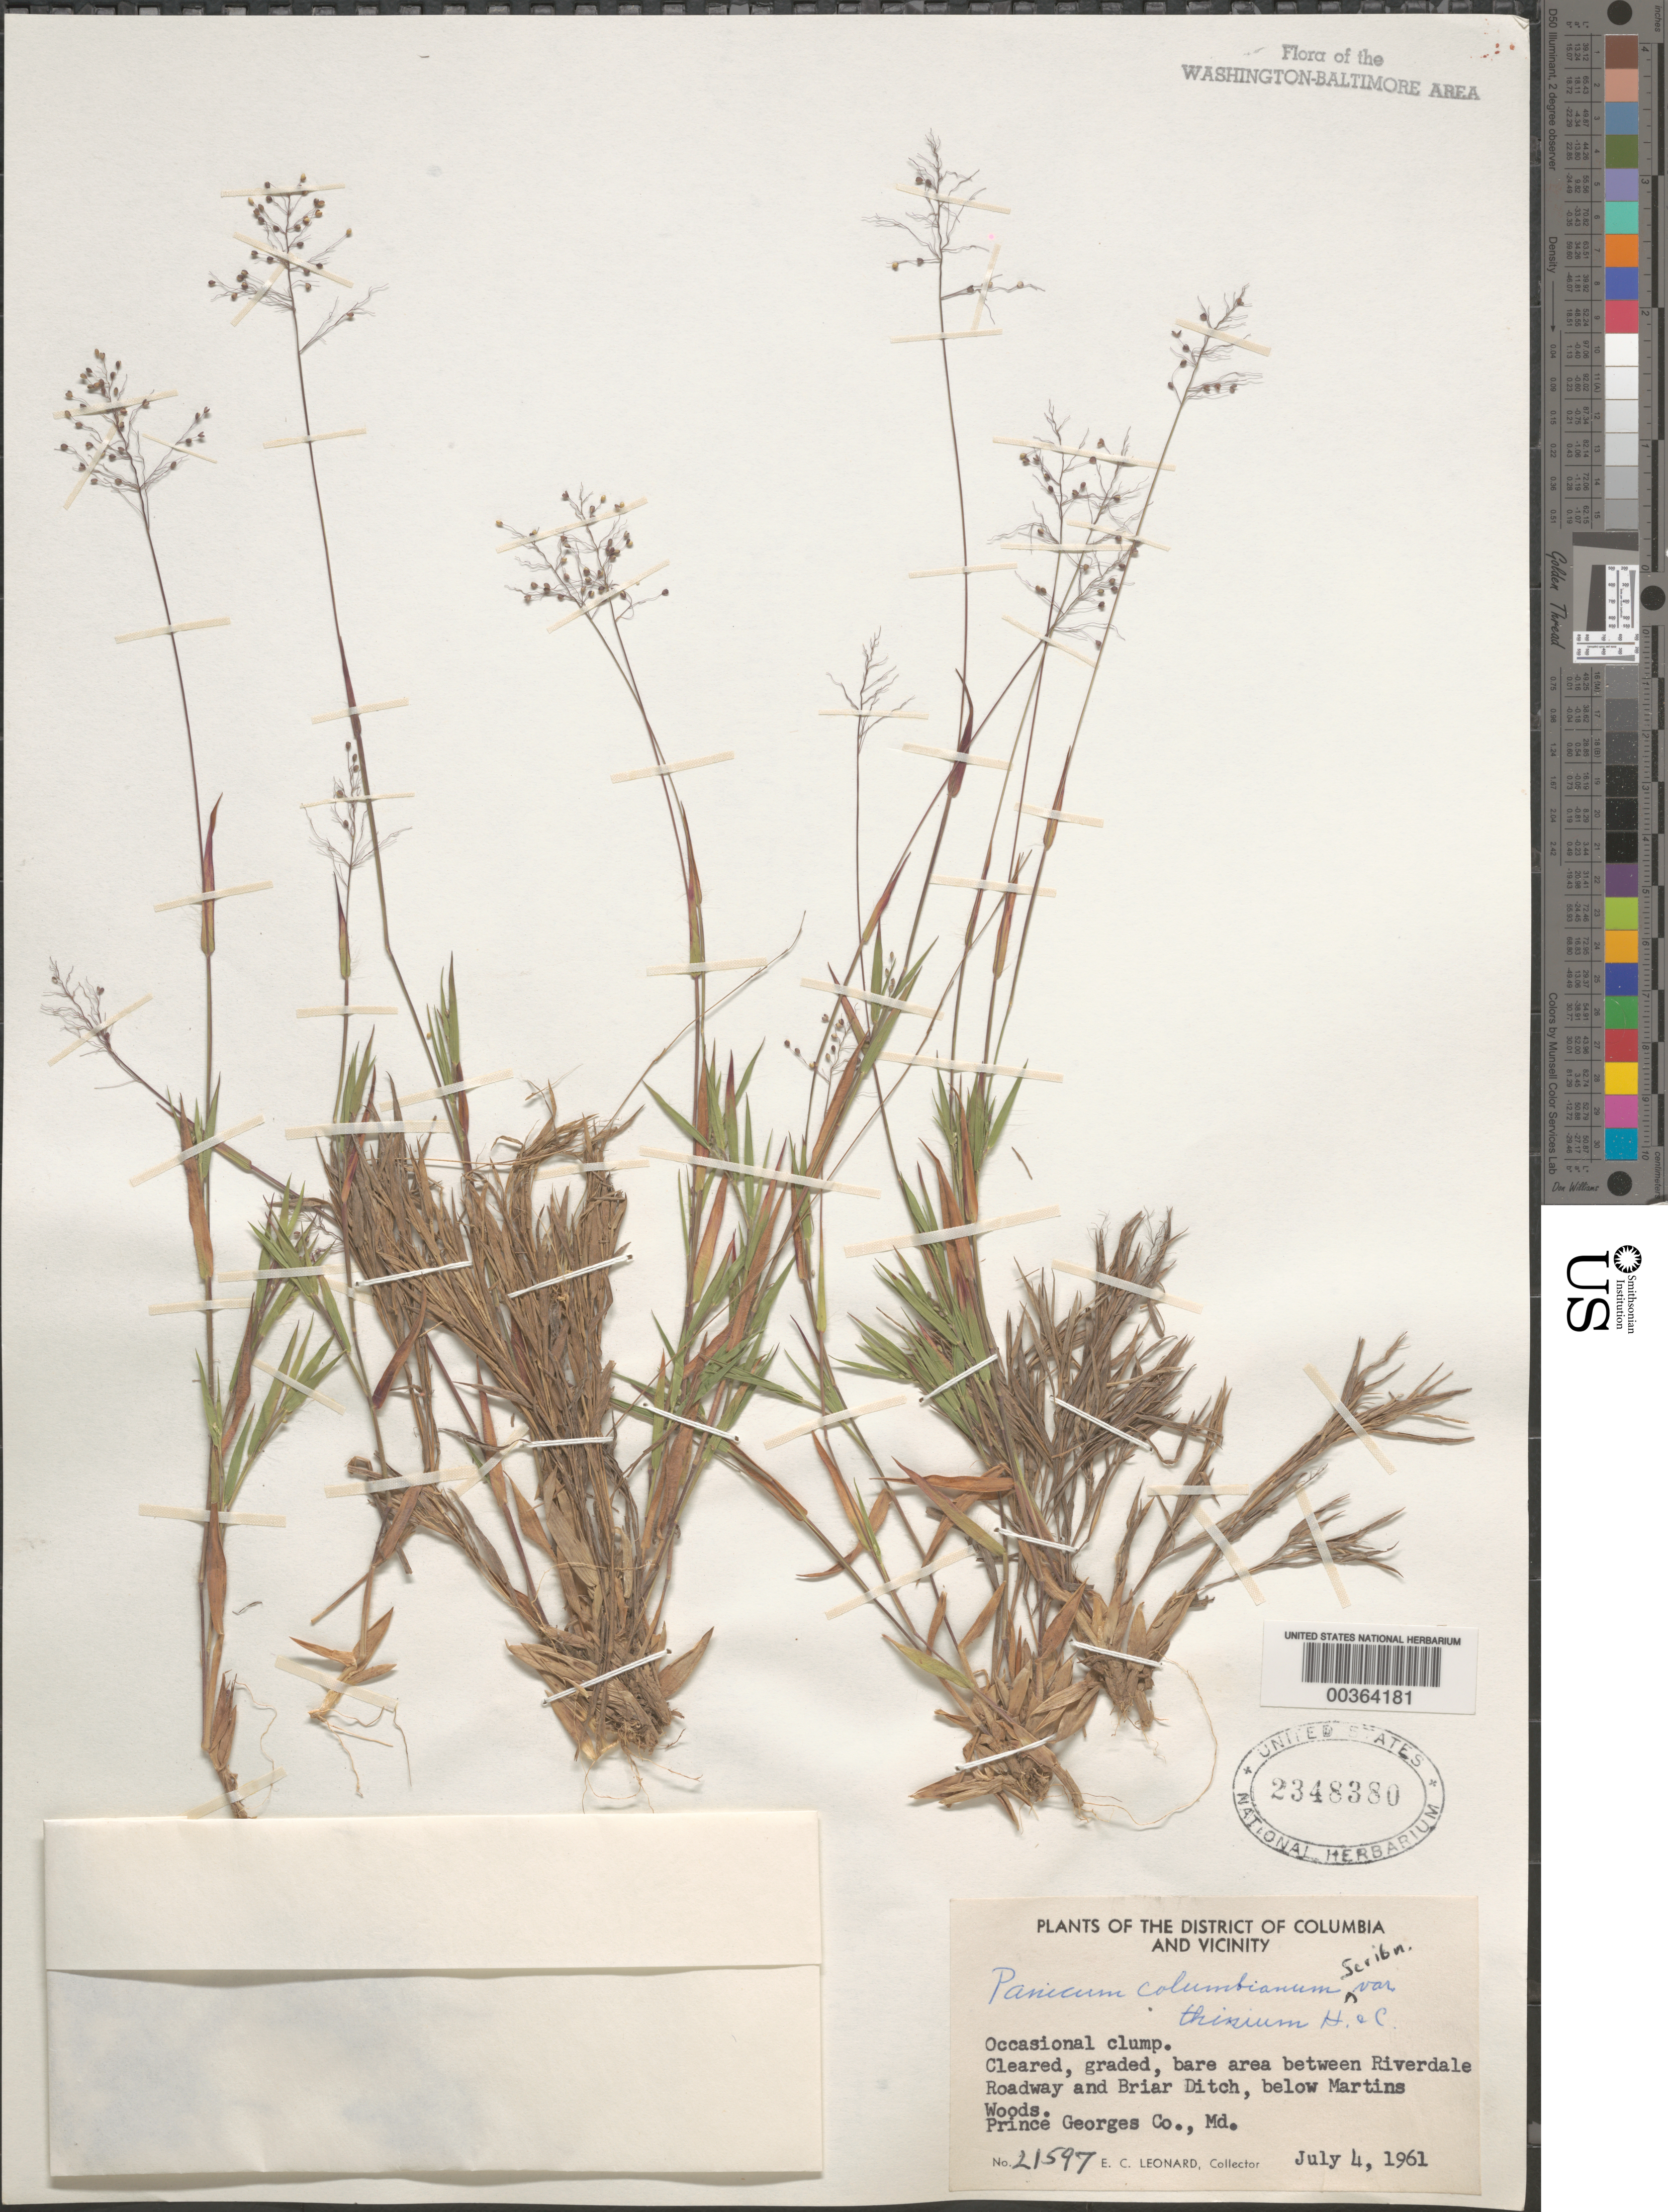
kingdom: Plantae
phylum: Tracheophyta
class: Liliopsida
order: Poales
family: Poaceae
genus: Dichanthelium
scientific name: Dichanthelium sabulorum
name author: (Lam.) Gould & C.A. Clark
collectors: E. C. Leonard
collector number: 21597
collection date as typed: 04 Jul 1961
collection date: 1961-07-04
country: United States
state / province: Maryland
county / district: Prince George's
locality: Between Riverdale roadway and Briar Ditch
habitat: Cleared graded, bare areas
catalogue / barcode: US 2348380